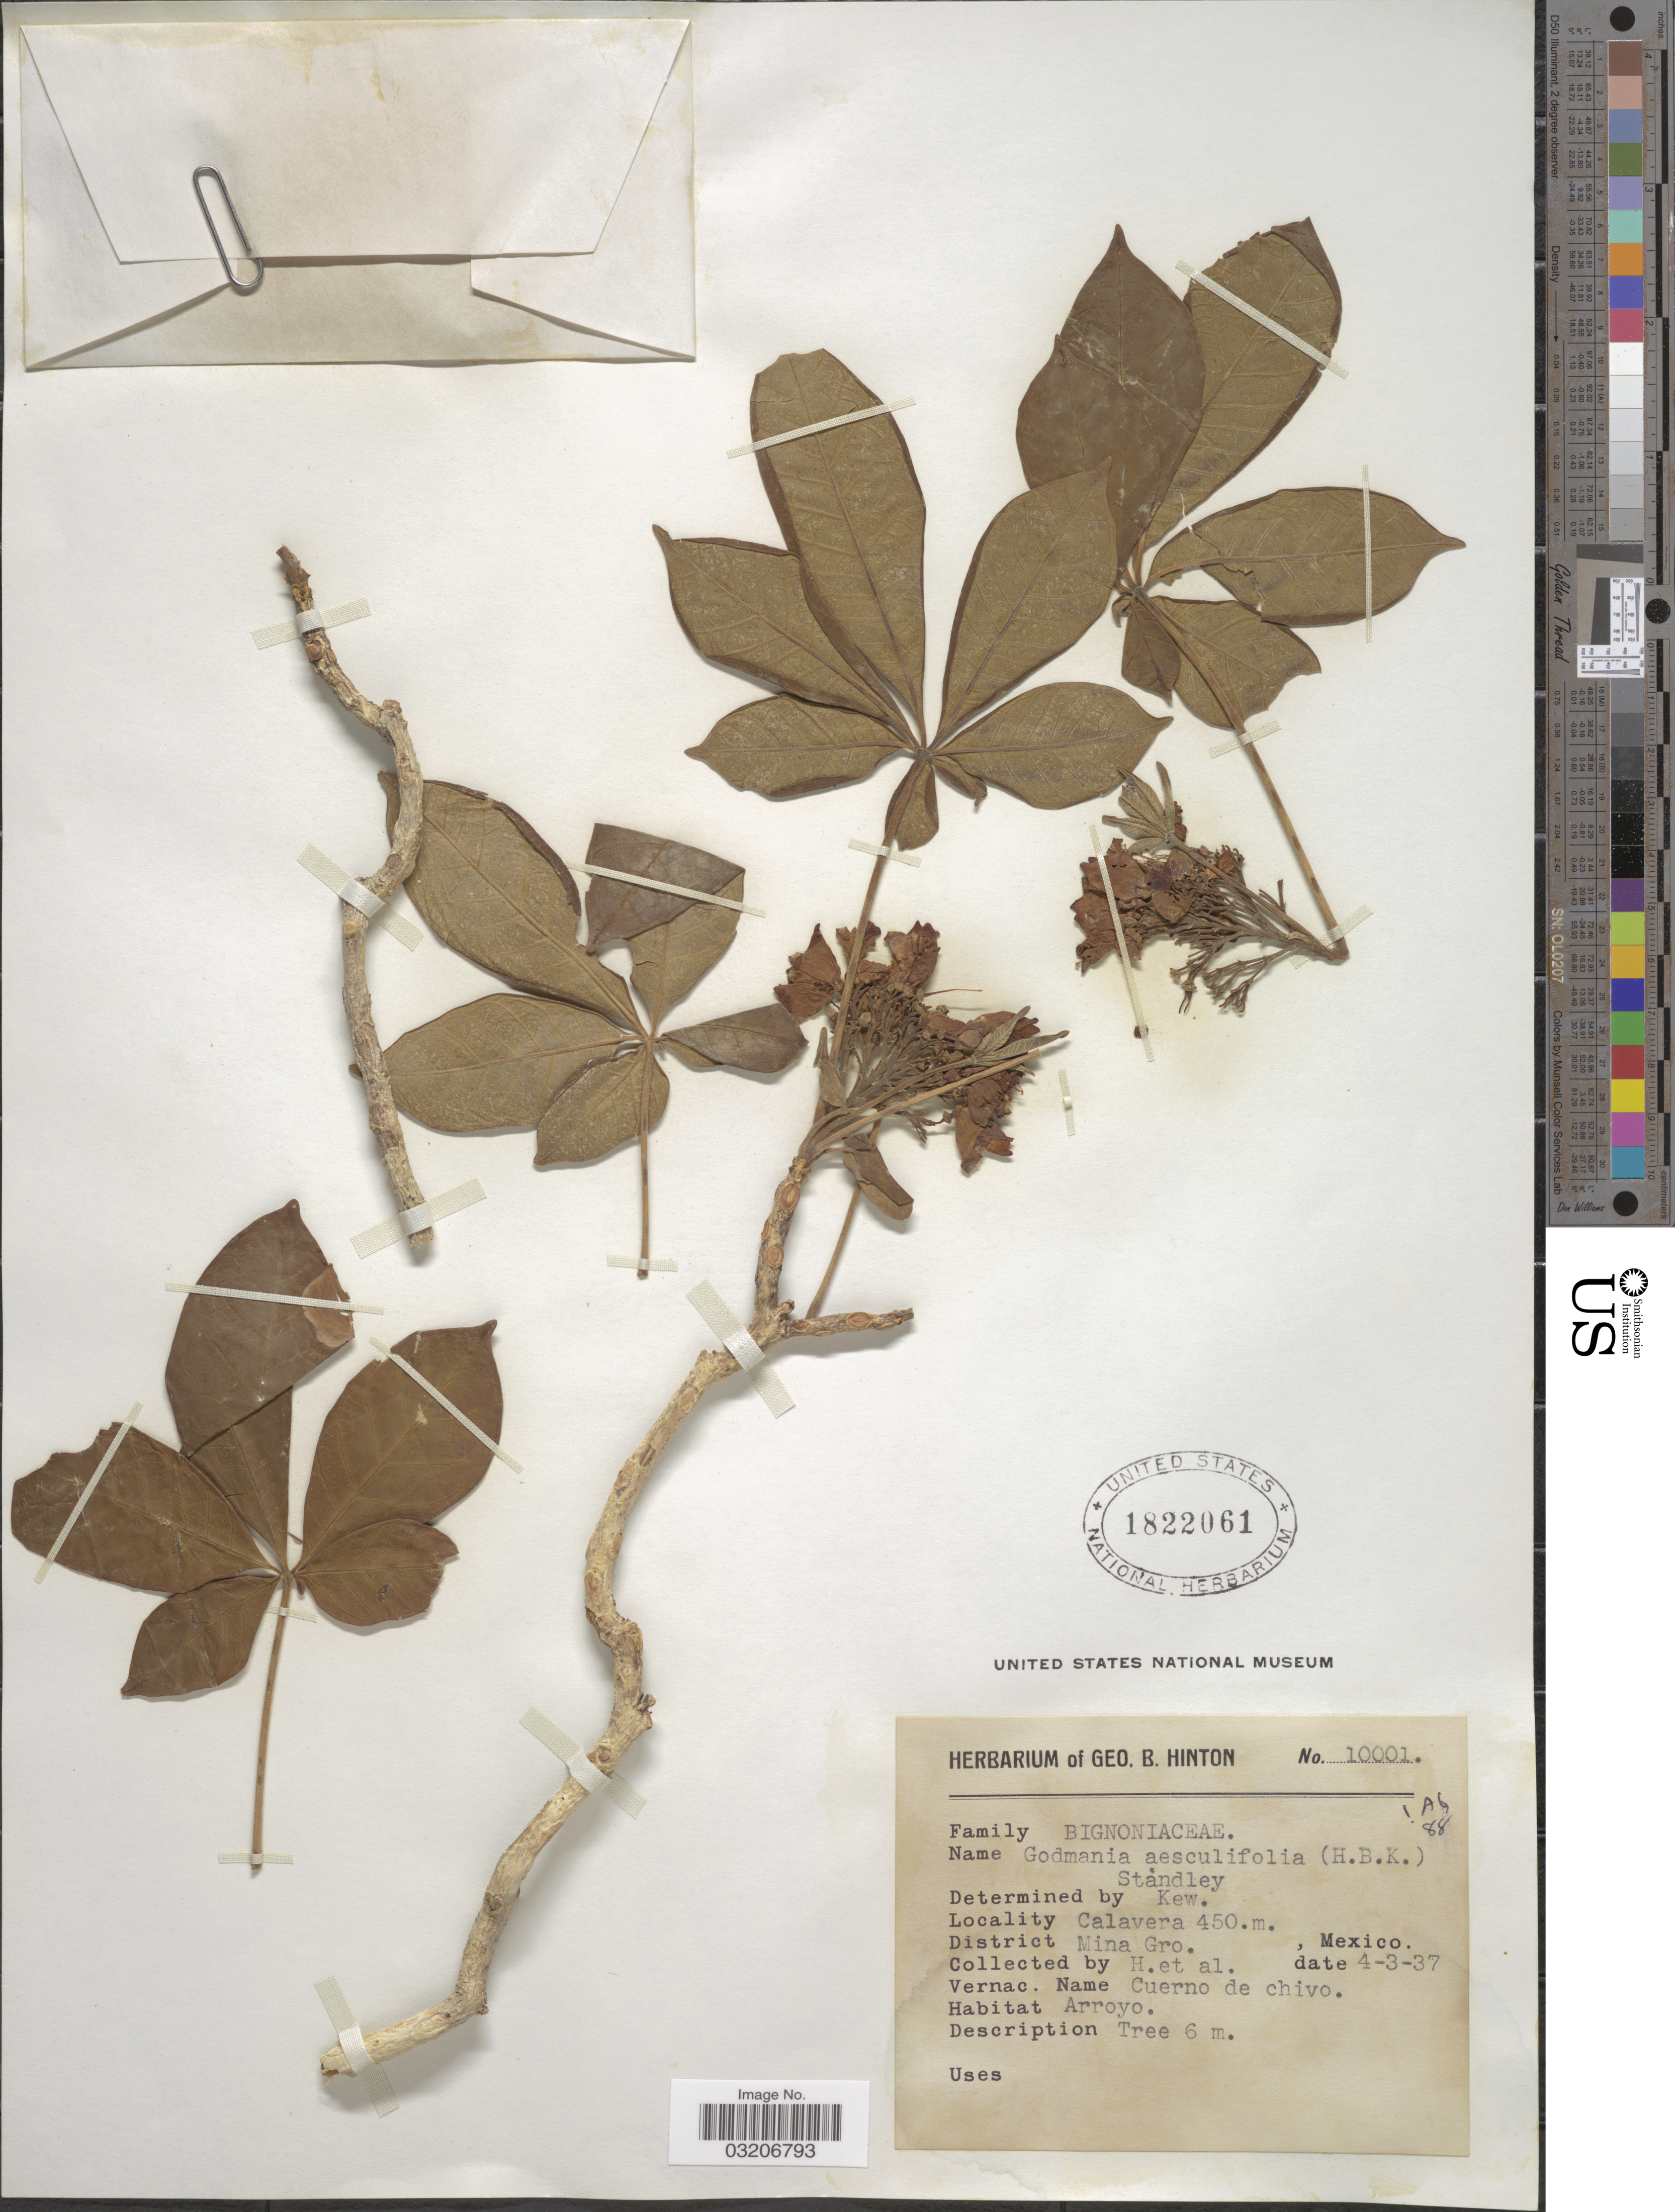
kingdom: Plantae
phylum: Tracheophyta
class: Magnoliopsida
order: Lamiales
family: Bignoniaceae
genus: Godmania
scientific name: Godmania aesculifolia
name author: Standl.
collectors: G. B. Hinton & et al.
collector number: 10001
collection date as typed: Transcribed d/m/y: 4/3/37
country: Mexico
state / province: Guerrero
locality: Calavera. District Mina Gro. Arroyo.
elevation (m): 450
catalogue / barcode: US 1822061